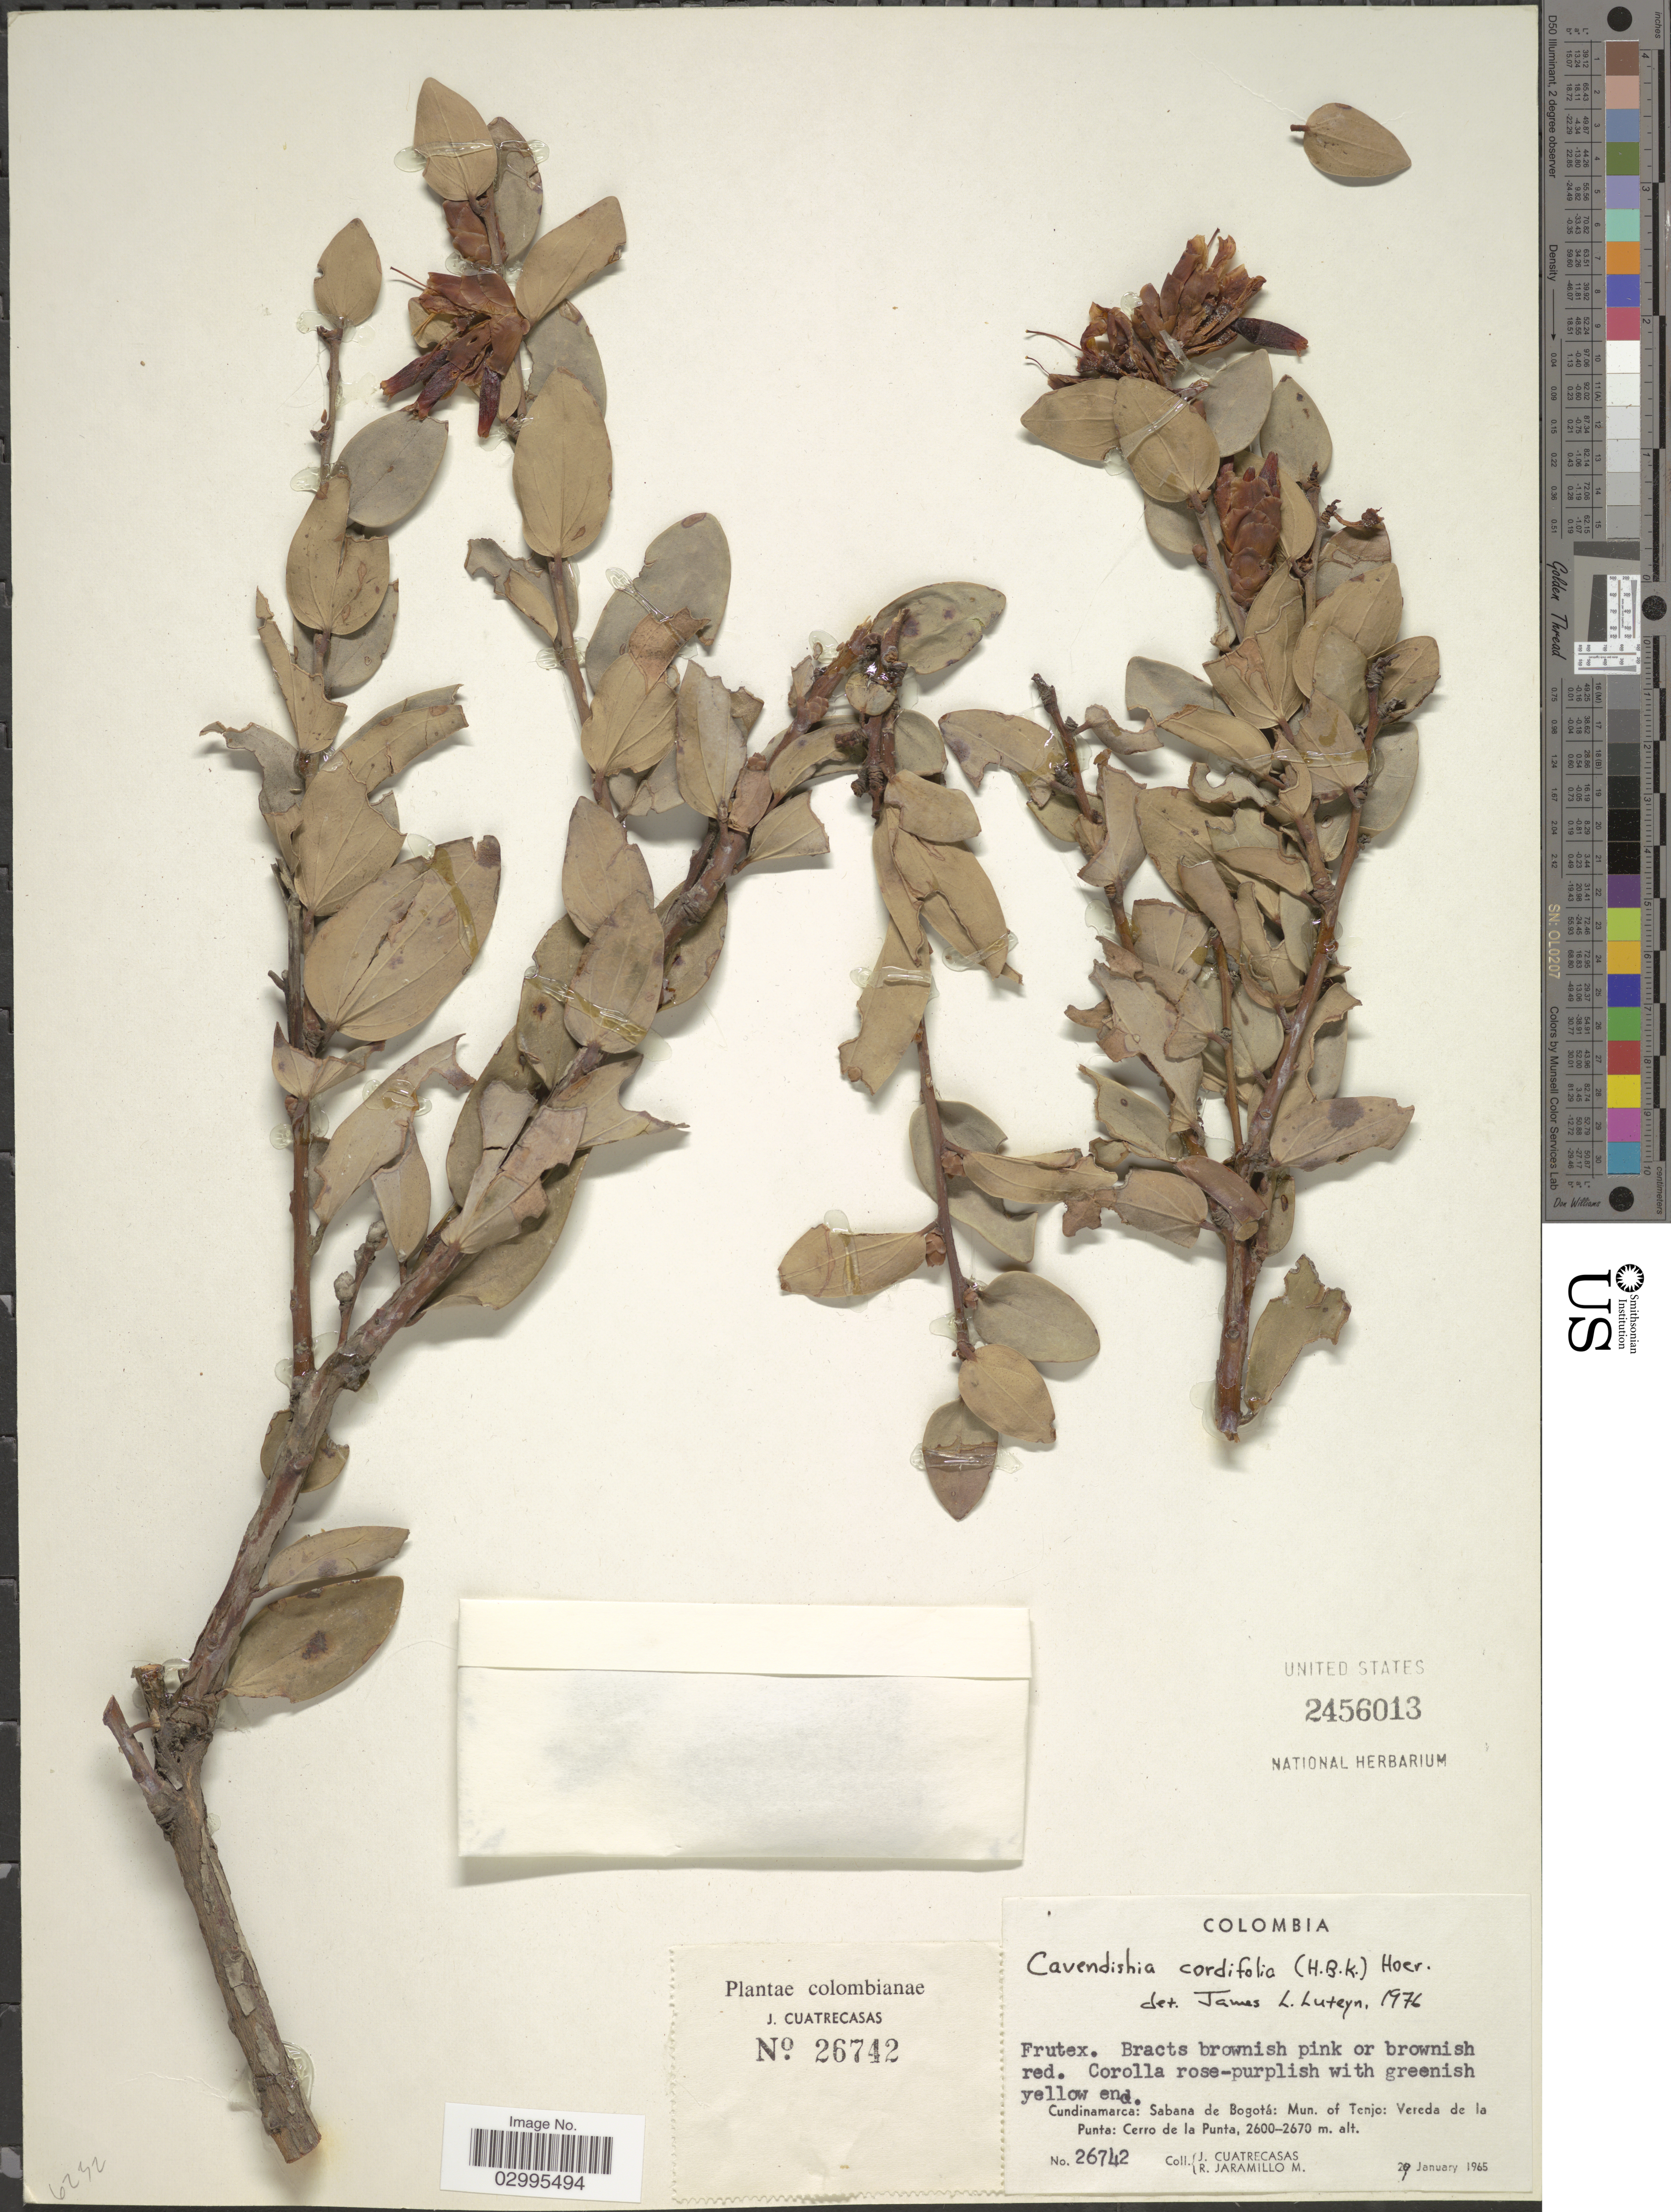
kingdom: Plantae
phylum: Tracheophyta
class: Magnoliopsida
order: Ericales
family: Ericaceae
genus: Cavendishia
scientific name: Cavendishia bracteata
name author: (Ruiz & Pav. ex J. St.-Hil.) Hoerold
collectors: J. Cuatrecasas & R. Jaramillo M.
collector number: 26742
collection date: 1965-01-29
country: Colombia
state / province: Cundinamarca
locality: Sabana de Bogotá: Mun. of Tenjo: Vereda de la Punta: Cerro de la Punta.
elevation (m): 2600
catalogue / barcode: US 2456013